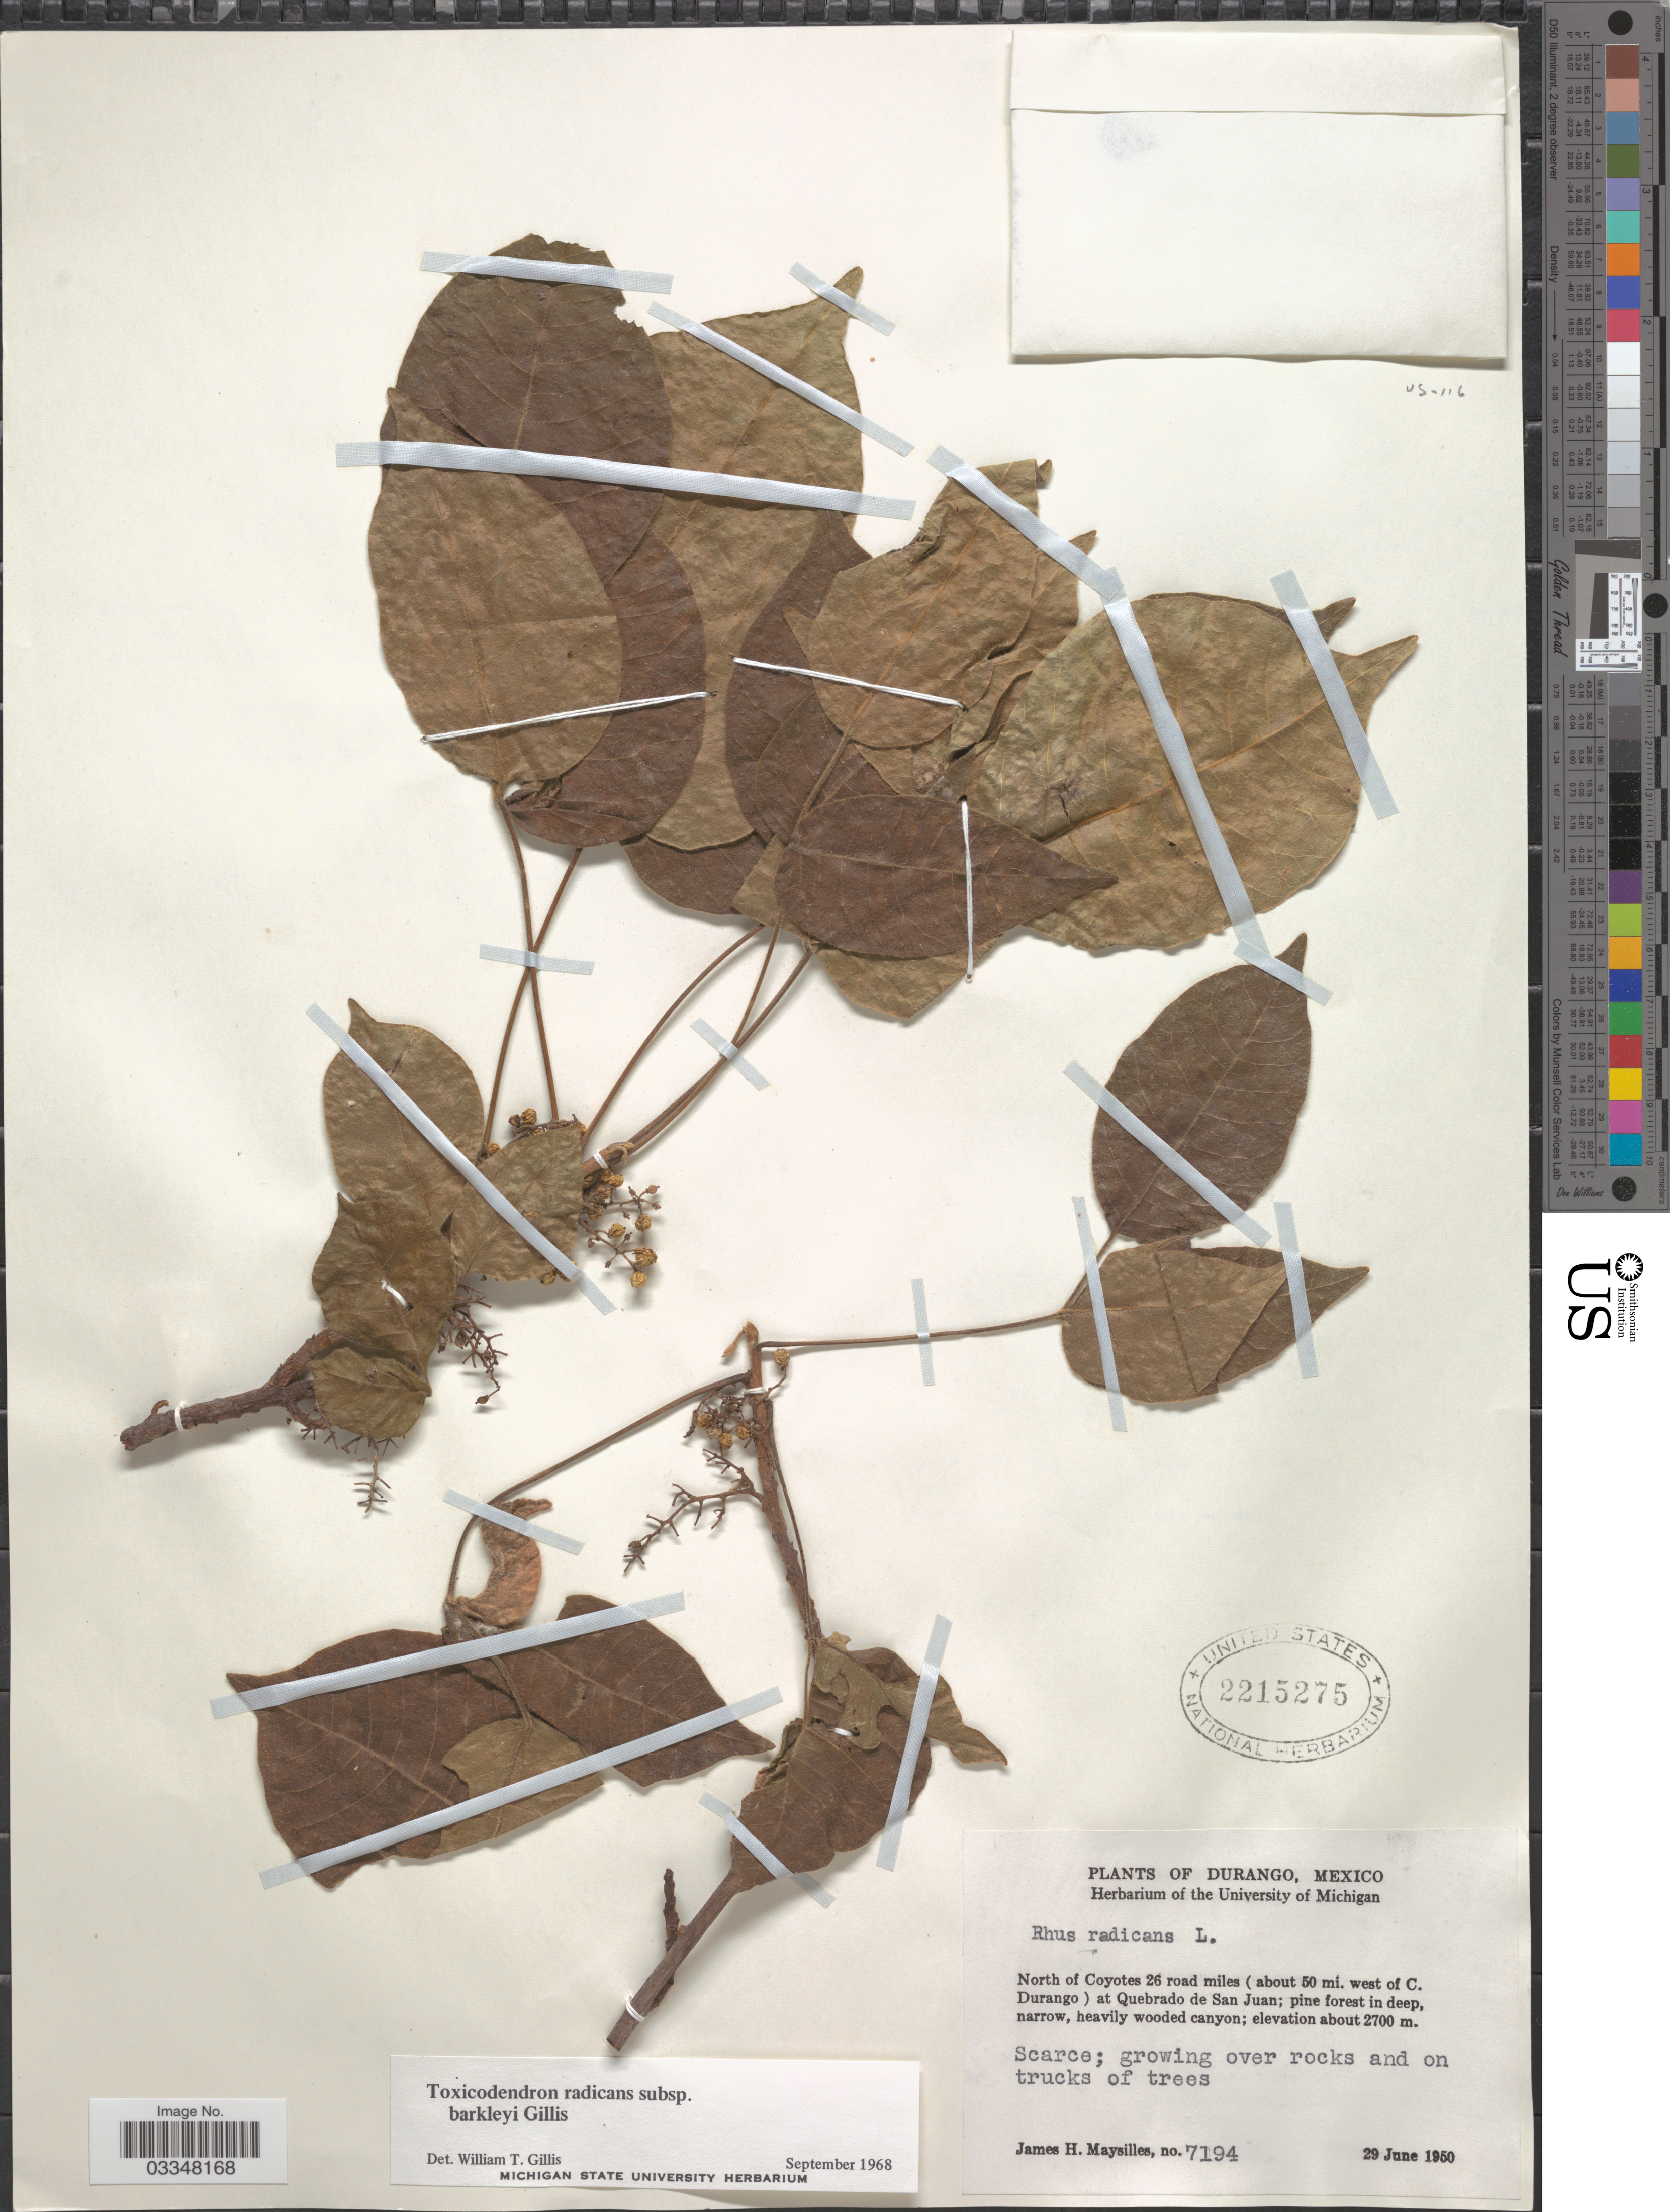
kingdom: Plantae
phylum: Tracheophyta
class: Magnoliopsida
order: Sapindales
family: Anacardiaceae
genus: Toxicodendron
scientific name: Toxicodendron radicans subsp. barkleyi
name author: Gillis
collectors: J. Maysilles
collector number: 7194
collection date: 1950-06-29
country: Mexico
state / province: Durango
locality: North of Coyotes 26 road miles (about 50 mi. west of C. Durango) at Quebrado de San Juan.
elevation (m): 2700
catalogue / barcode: US 2215275